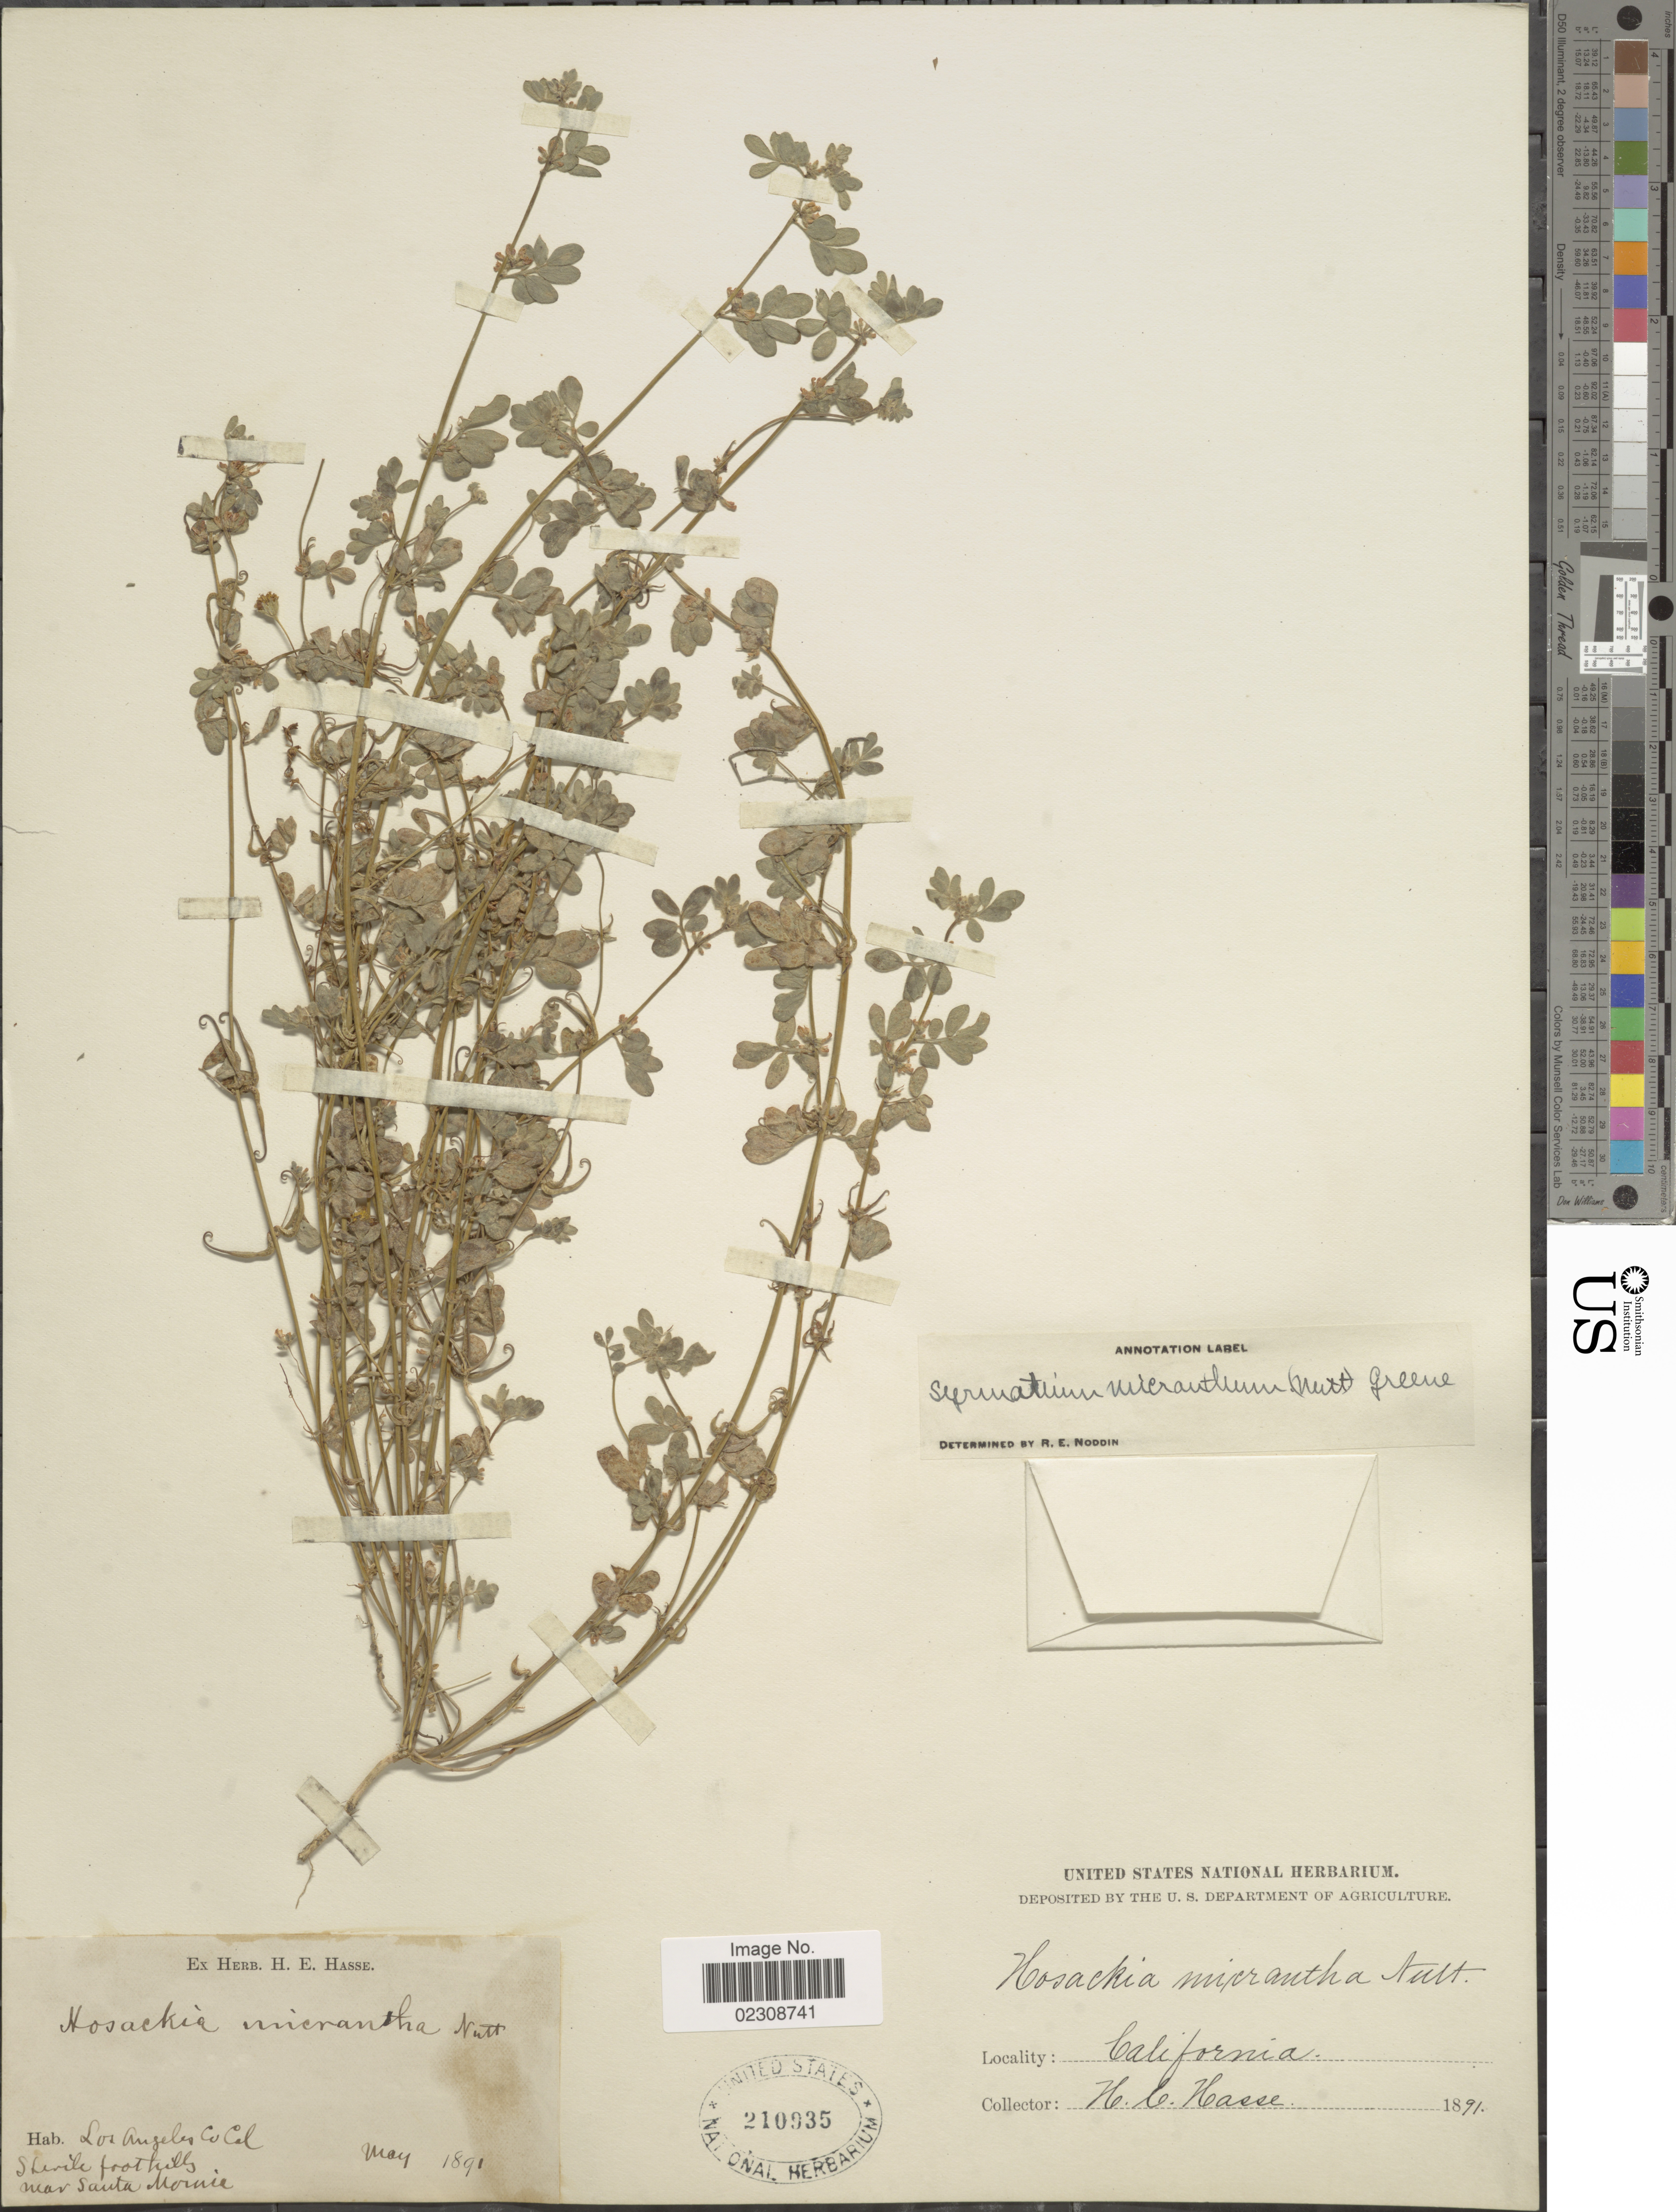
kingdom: Plantae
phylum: Tracheophyta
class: Magnoliopsida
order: Fabales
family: Fabaceae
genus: Syrmatium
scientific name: Syrmatium micranthum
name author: (Torr. & A. Gray) Greene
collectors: H. E. Hasse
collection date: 1891-05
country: United States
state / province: California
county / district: Los Angeles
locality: Los Angeles Co. Sterile foothills near Santa Monica.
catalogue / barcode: US 210935